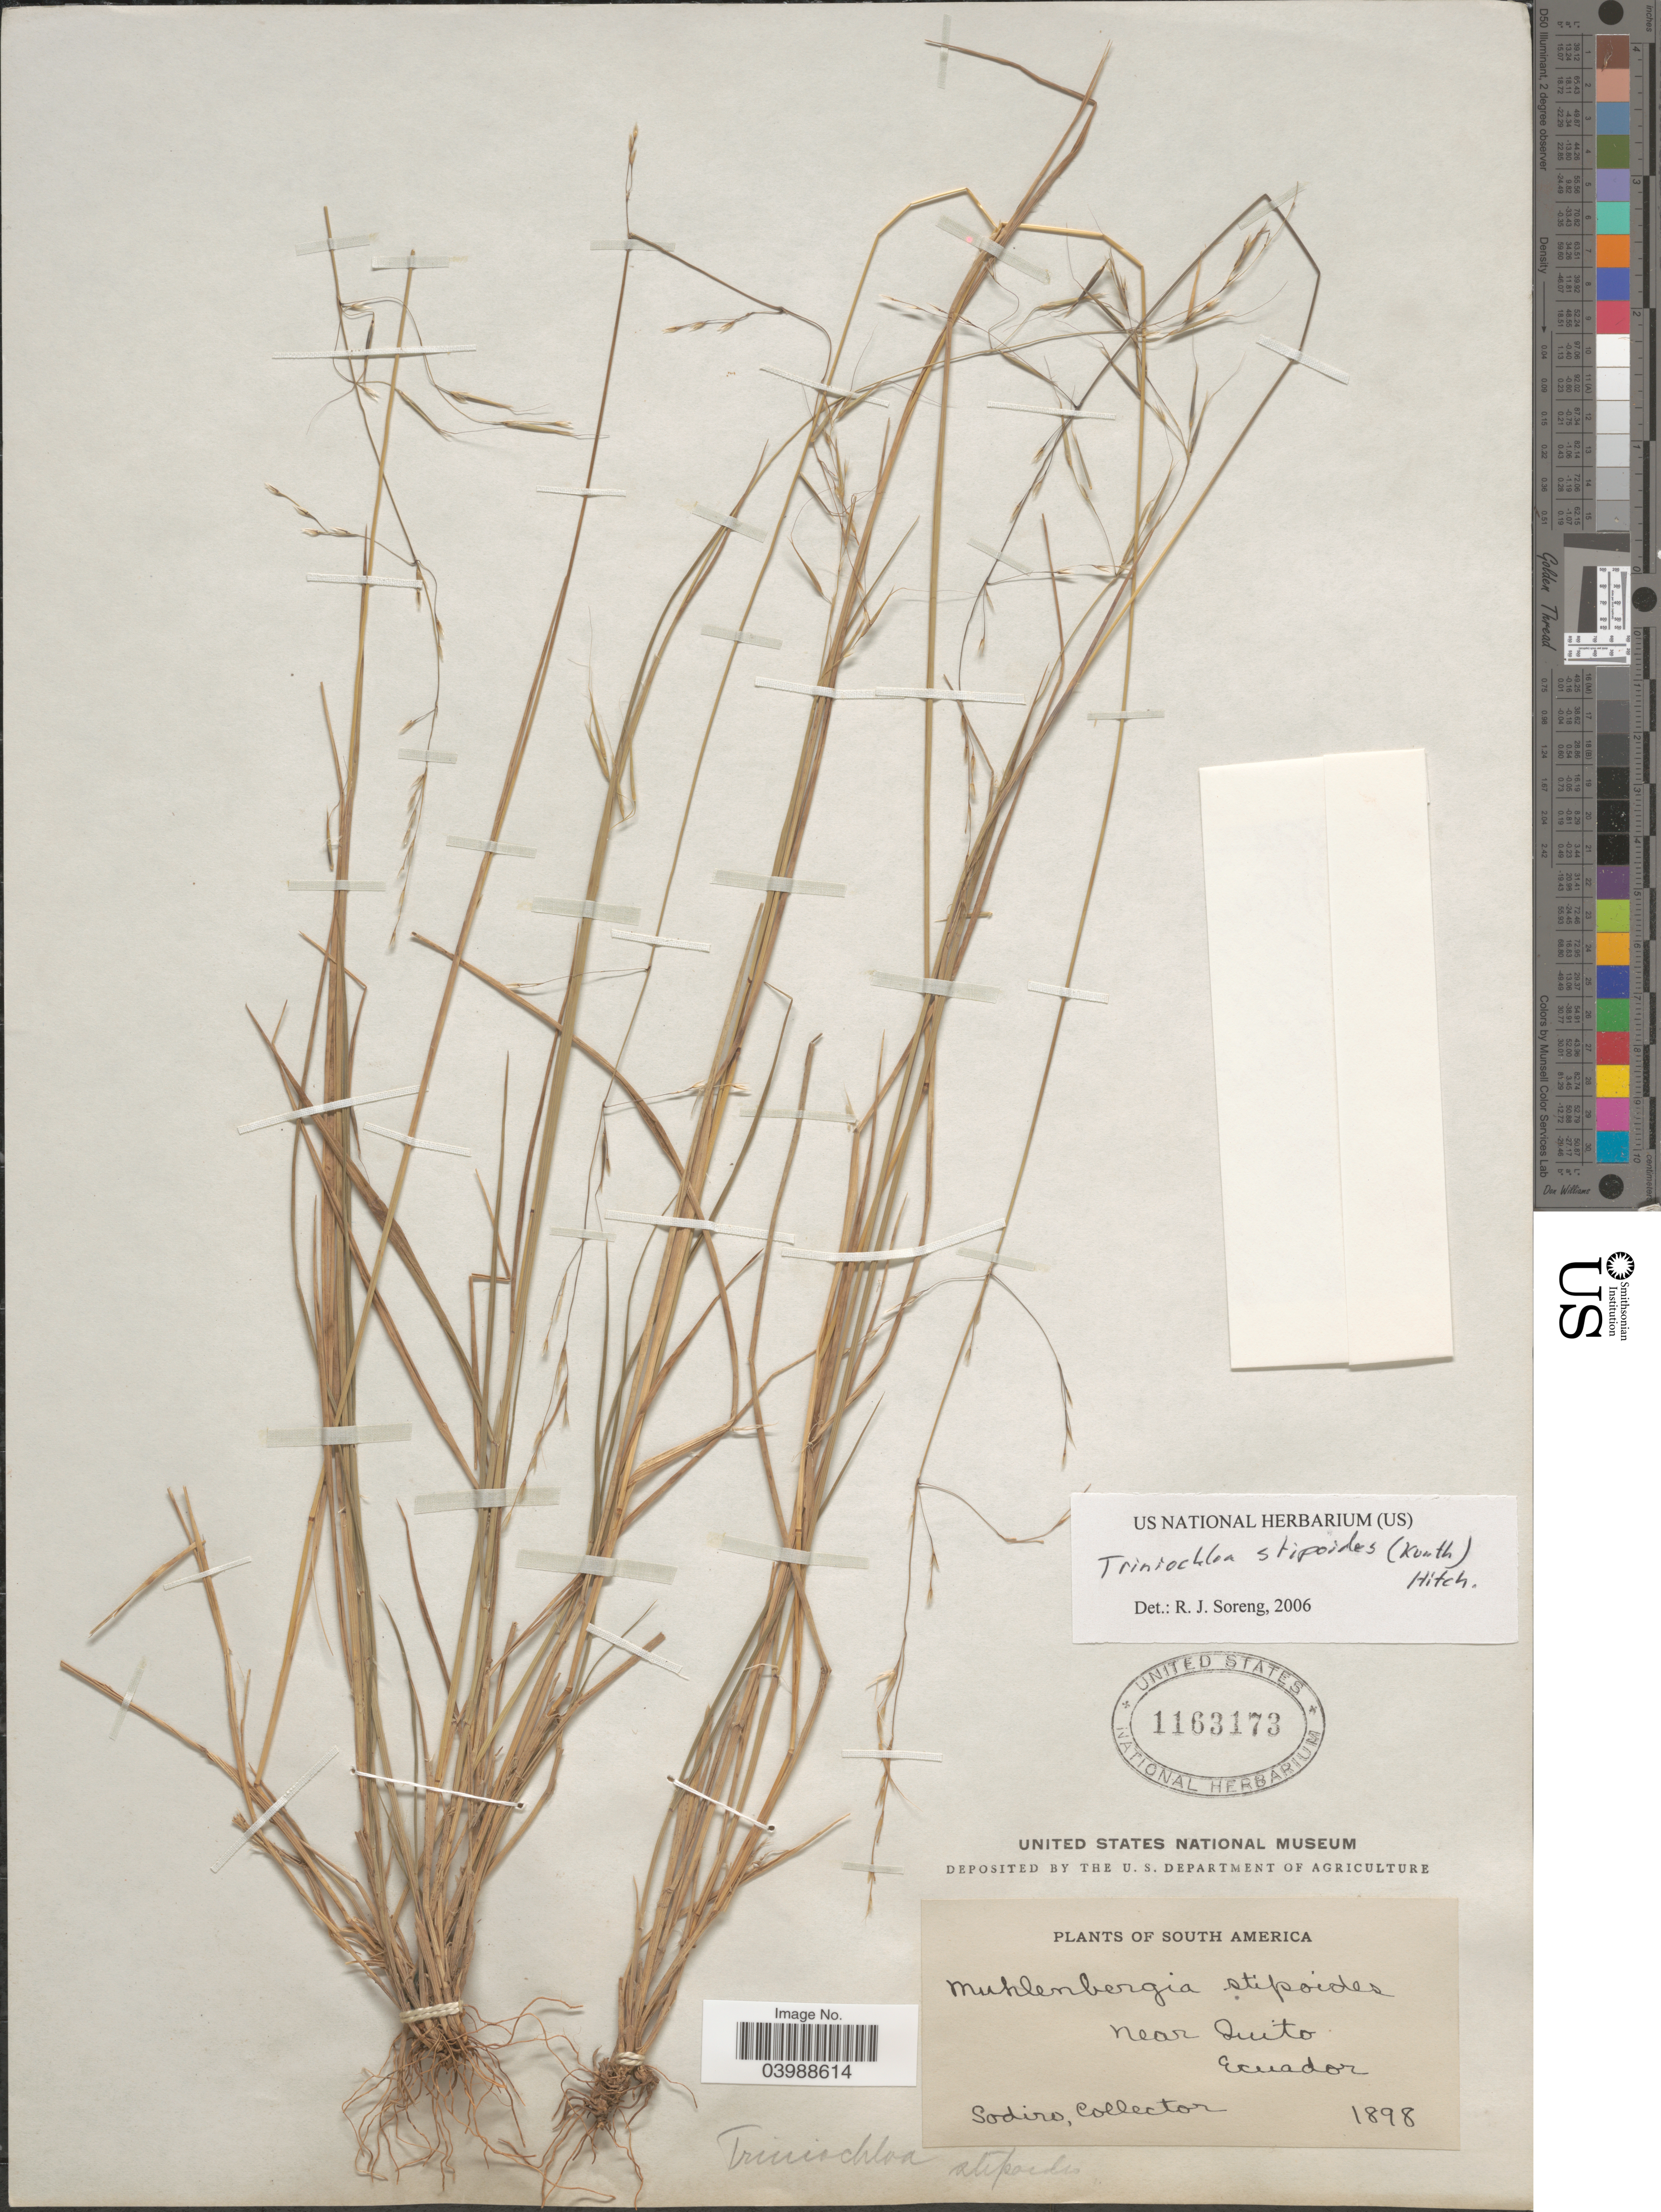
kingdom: Plantae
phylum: Tracheophyta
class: Liliopsida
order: Poales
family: Poaceae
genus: Triniochloa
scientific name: Triniochloa stipoides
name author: (Kunth) Hitchc.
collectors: Sodiro, --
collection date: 1898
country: Ecuador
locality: Near Quito.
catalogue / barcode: US 1163173